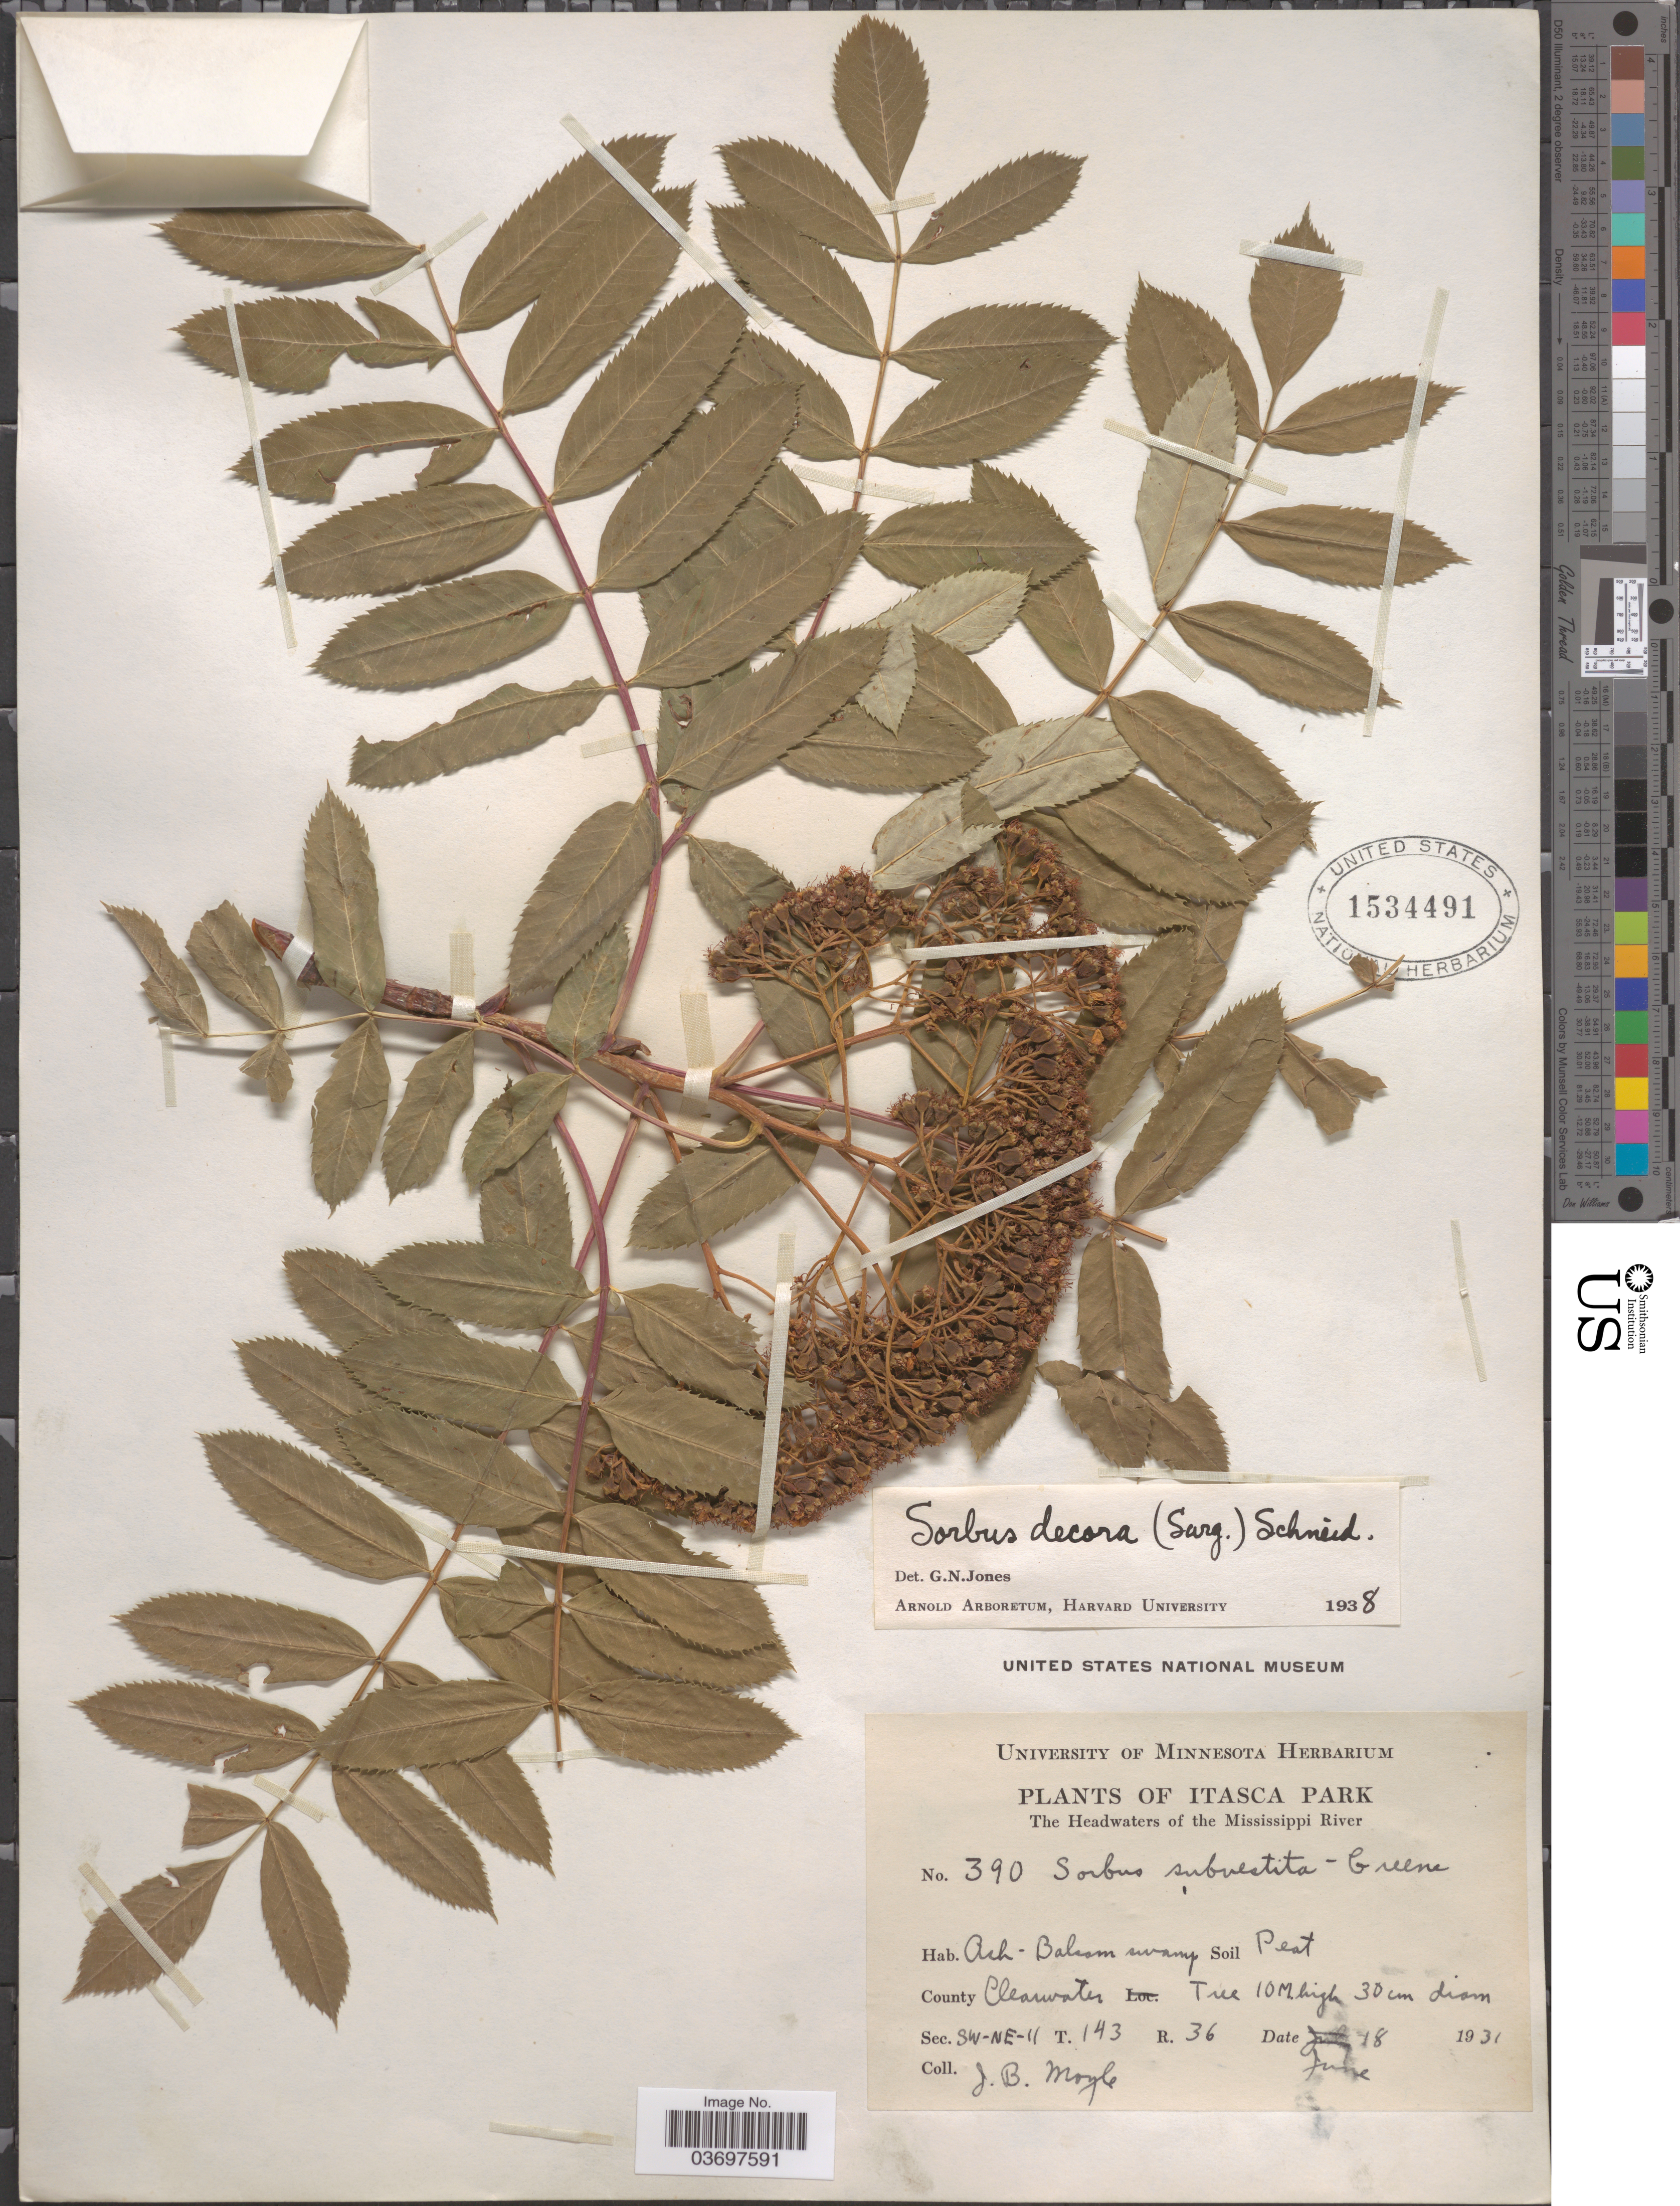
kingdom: Plantae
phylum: Tracheophyta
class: Magnoliopsida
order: Rosales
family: Rosaceae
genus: Sorbus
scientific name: Sorbus decora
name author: (Sarg.) C.K. Schneid.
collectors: J. Moyle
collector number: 390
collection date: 1931-06-18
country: United States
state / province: Minnesota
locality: Itasca Park. The Headwaters of the Mississippi River. Ash-Balsam swamp. County Clearwater. Sec. SW-NE-11 T. 143 R. 36.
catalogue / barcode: US 1534491